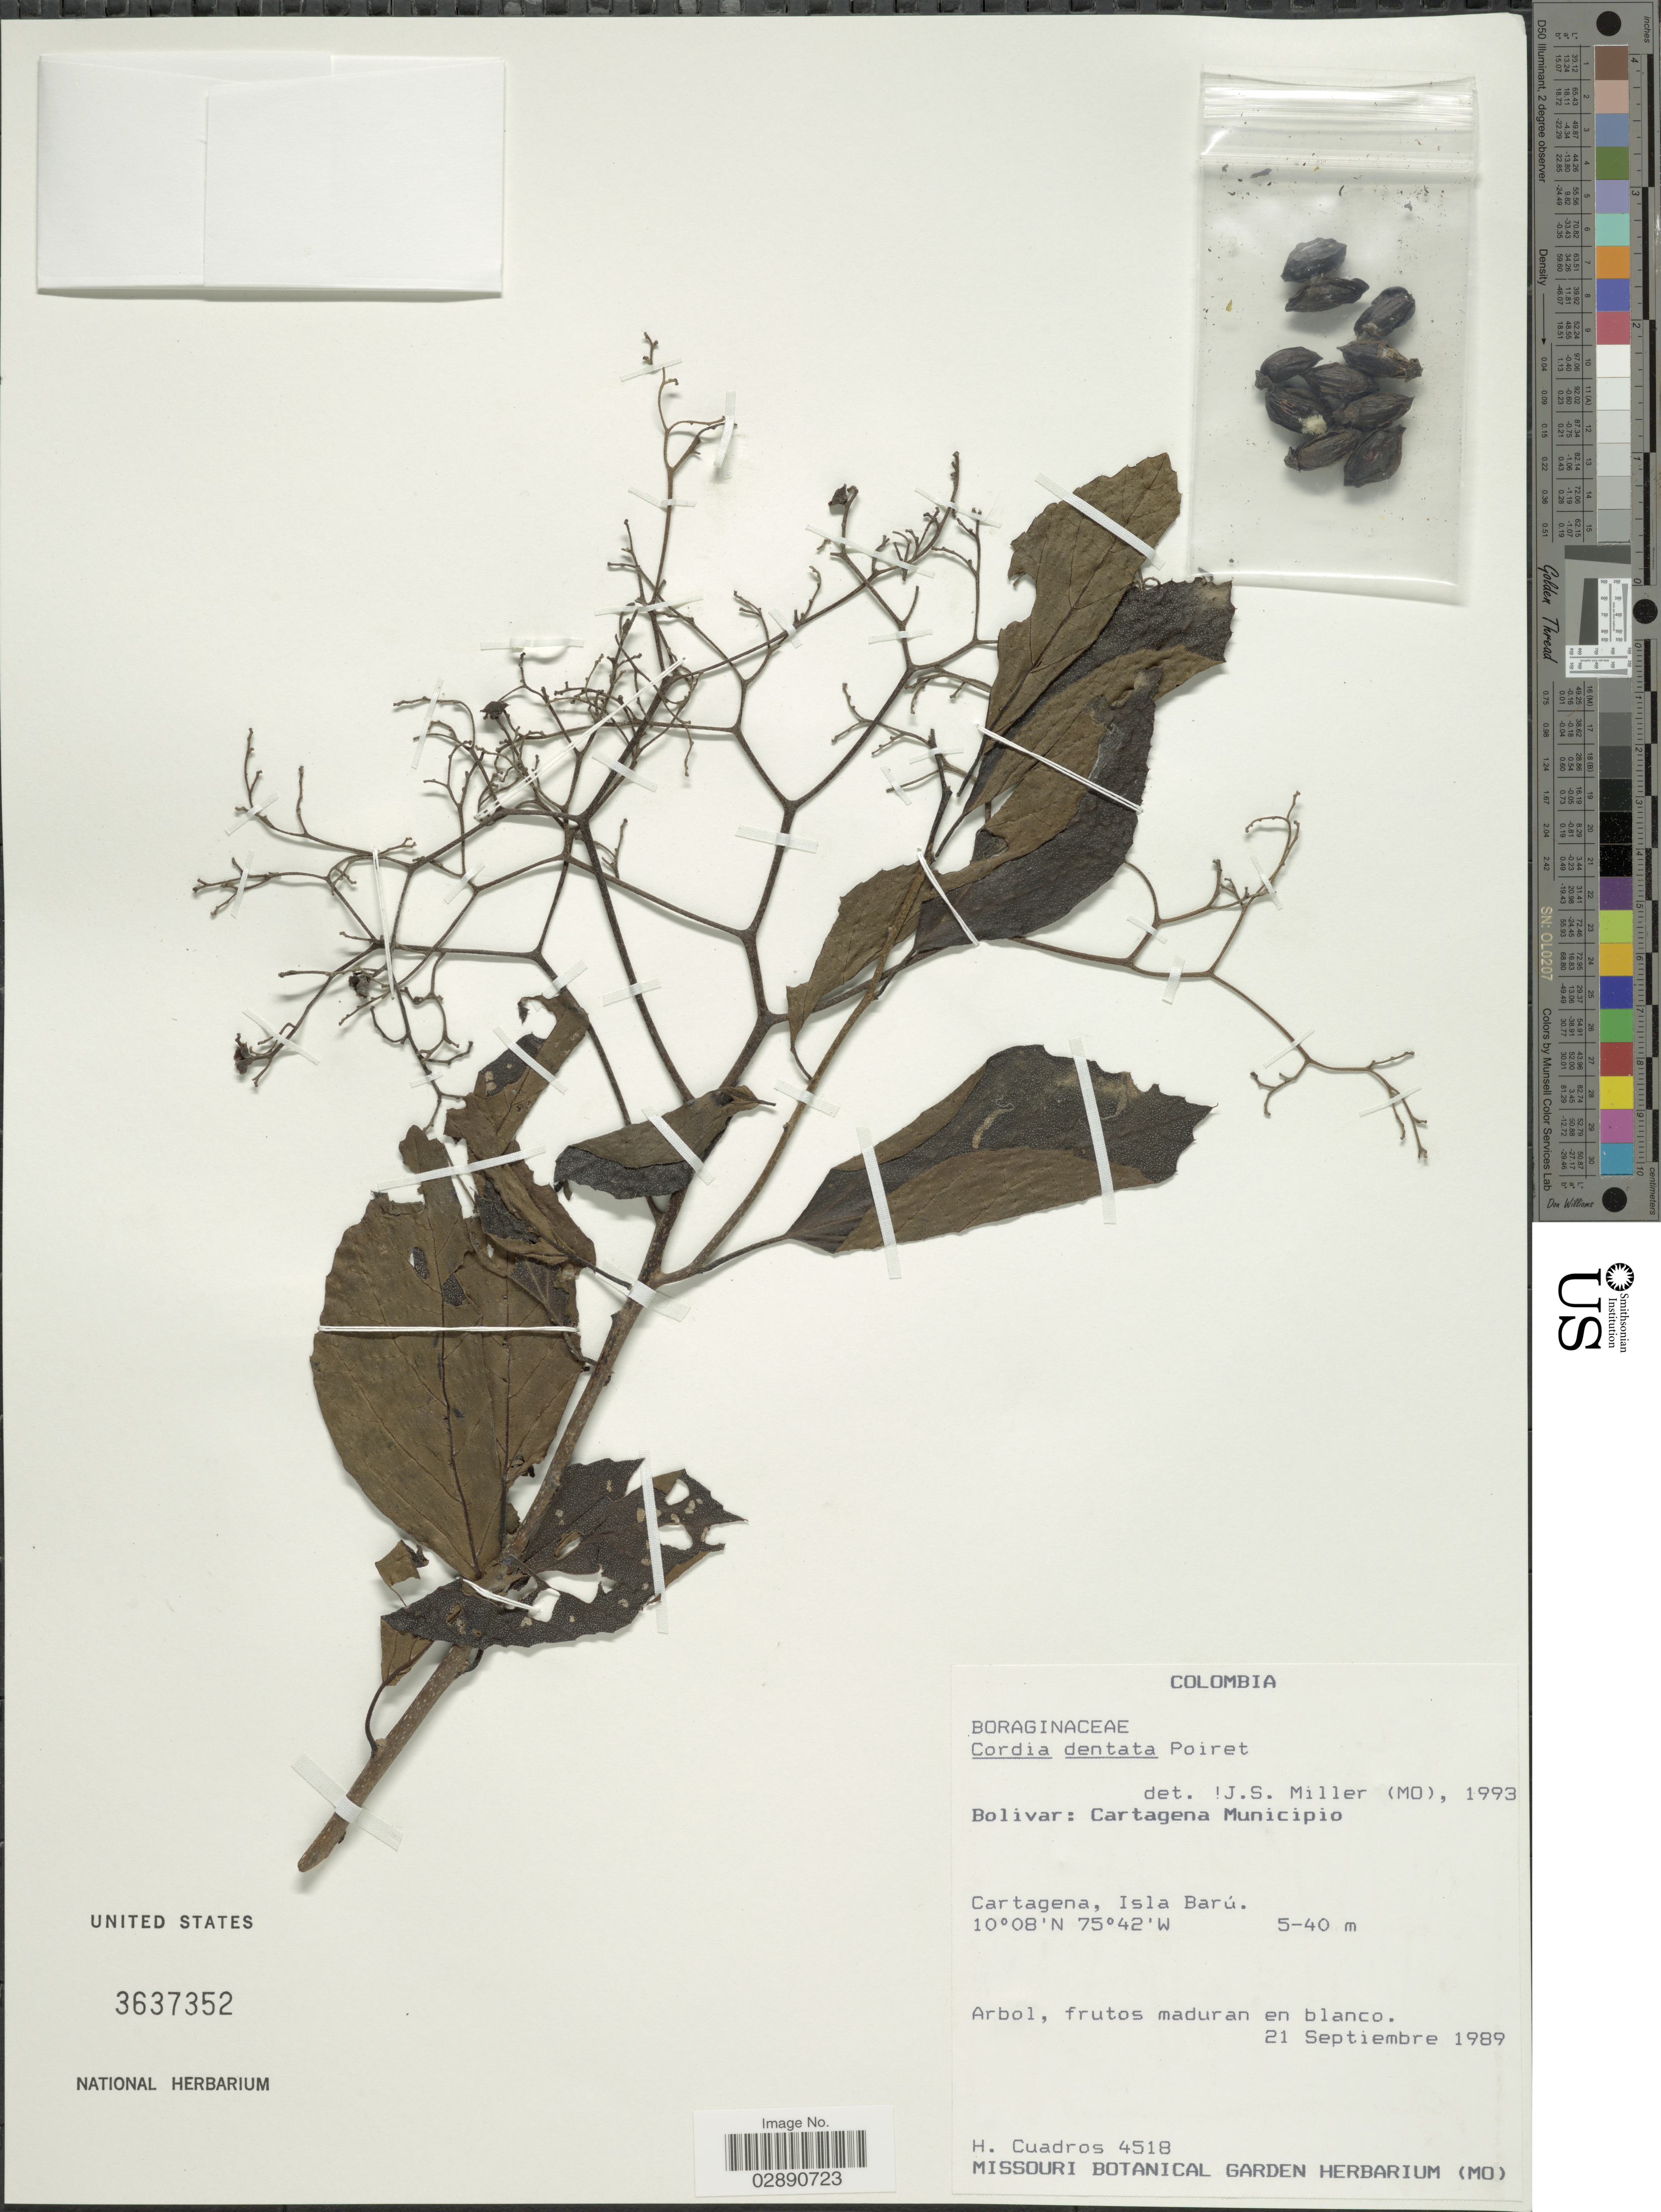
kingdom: Plantae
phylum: Tracheophyta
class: Magnoliopsida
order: Boraginales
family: Cordiaceae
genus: Cordia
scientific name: Cordia dentata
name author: Poir.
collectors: H. Cuadros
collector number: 4518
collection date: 1989-09-21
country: Colombia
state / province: Bolívar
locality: Cartagena Municipio. Cartagena, Isla Barú.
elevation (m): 5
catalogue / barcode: US 3637352